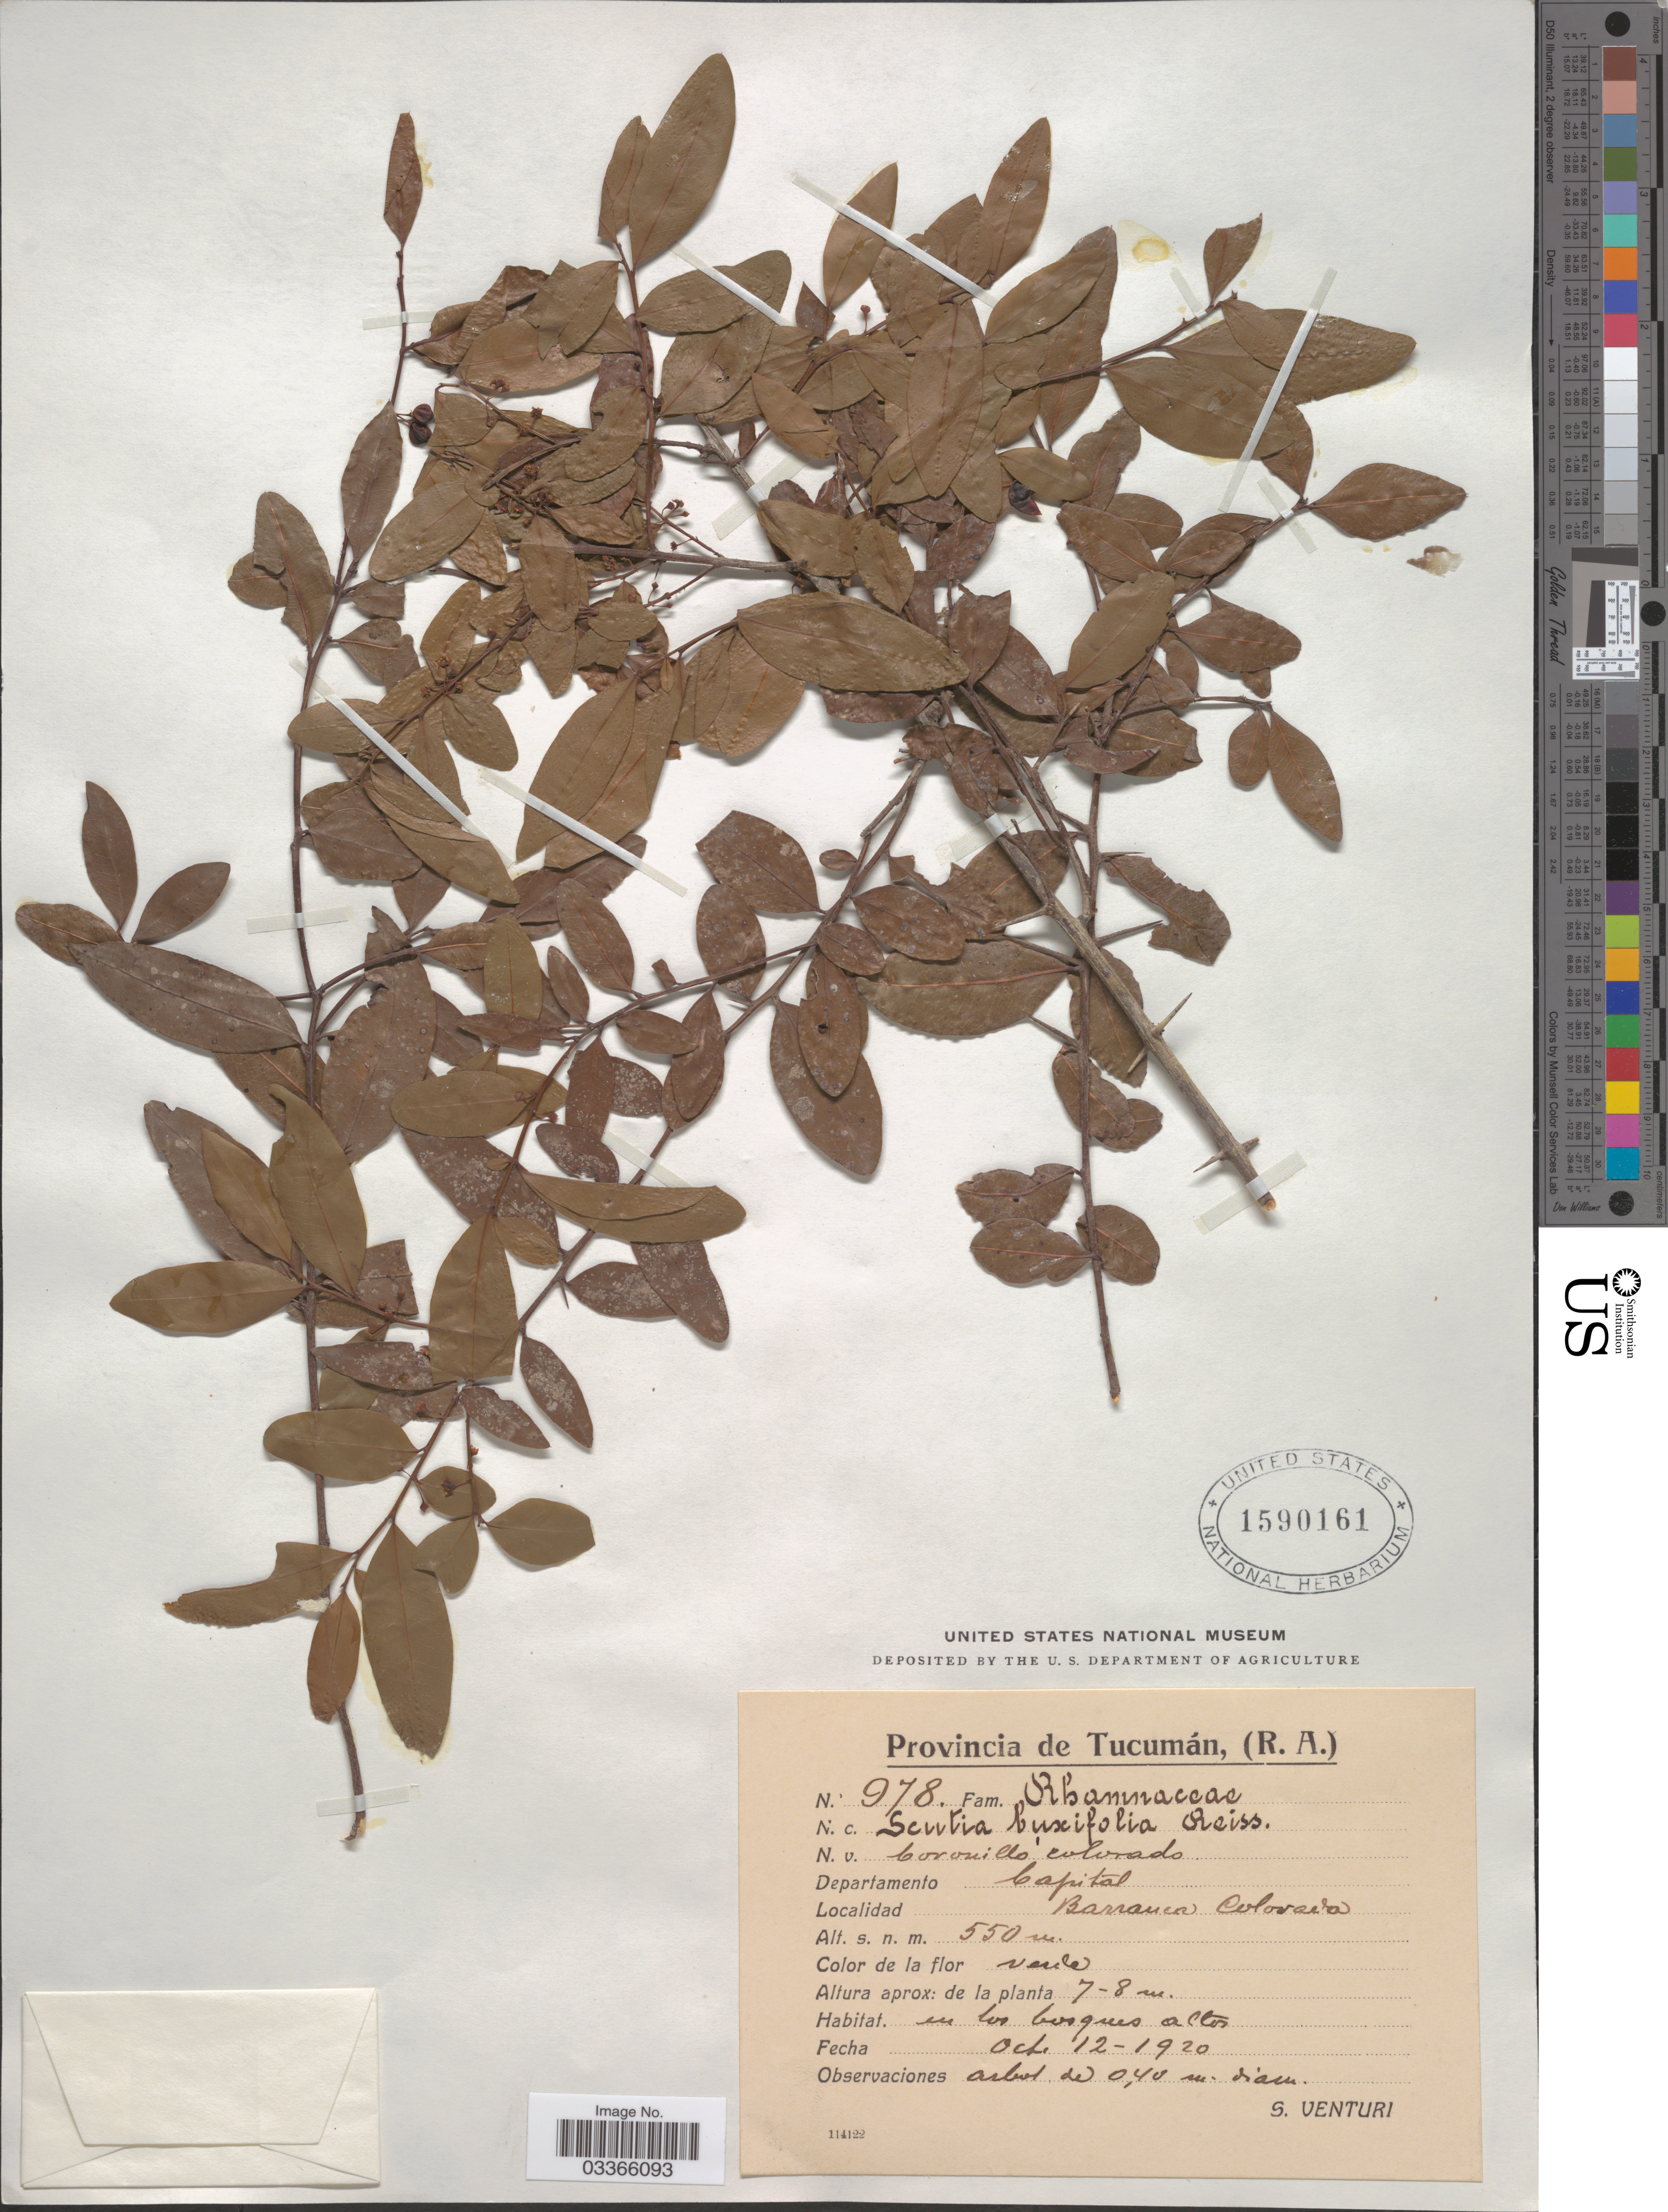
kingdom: Plantae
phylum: Tracheophyta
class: Magnoliopsida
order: Rosales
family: Rhamnaceae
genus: Scutia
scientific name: Scutia buxifolia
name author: Reissek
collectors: S. Venturi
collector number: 978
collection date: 1920-10-12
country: Argentina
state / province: Tucuman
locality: Departamento Capital, Barranca Colorada.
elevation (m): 550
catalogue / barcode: US 1590161